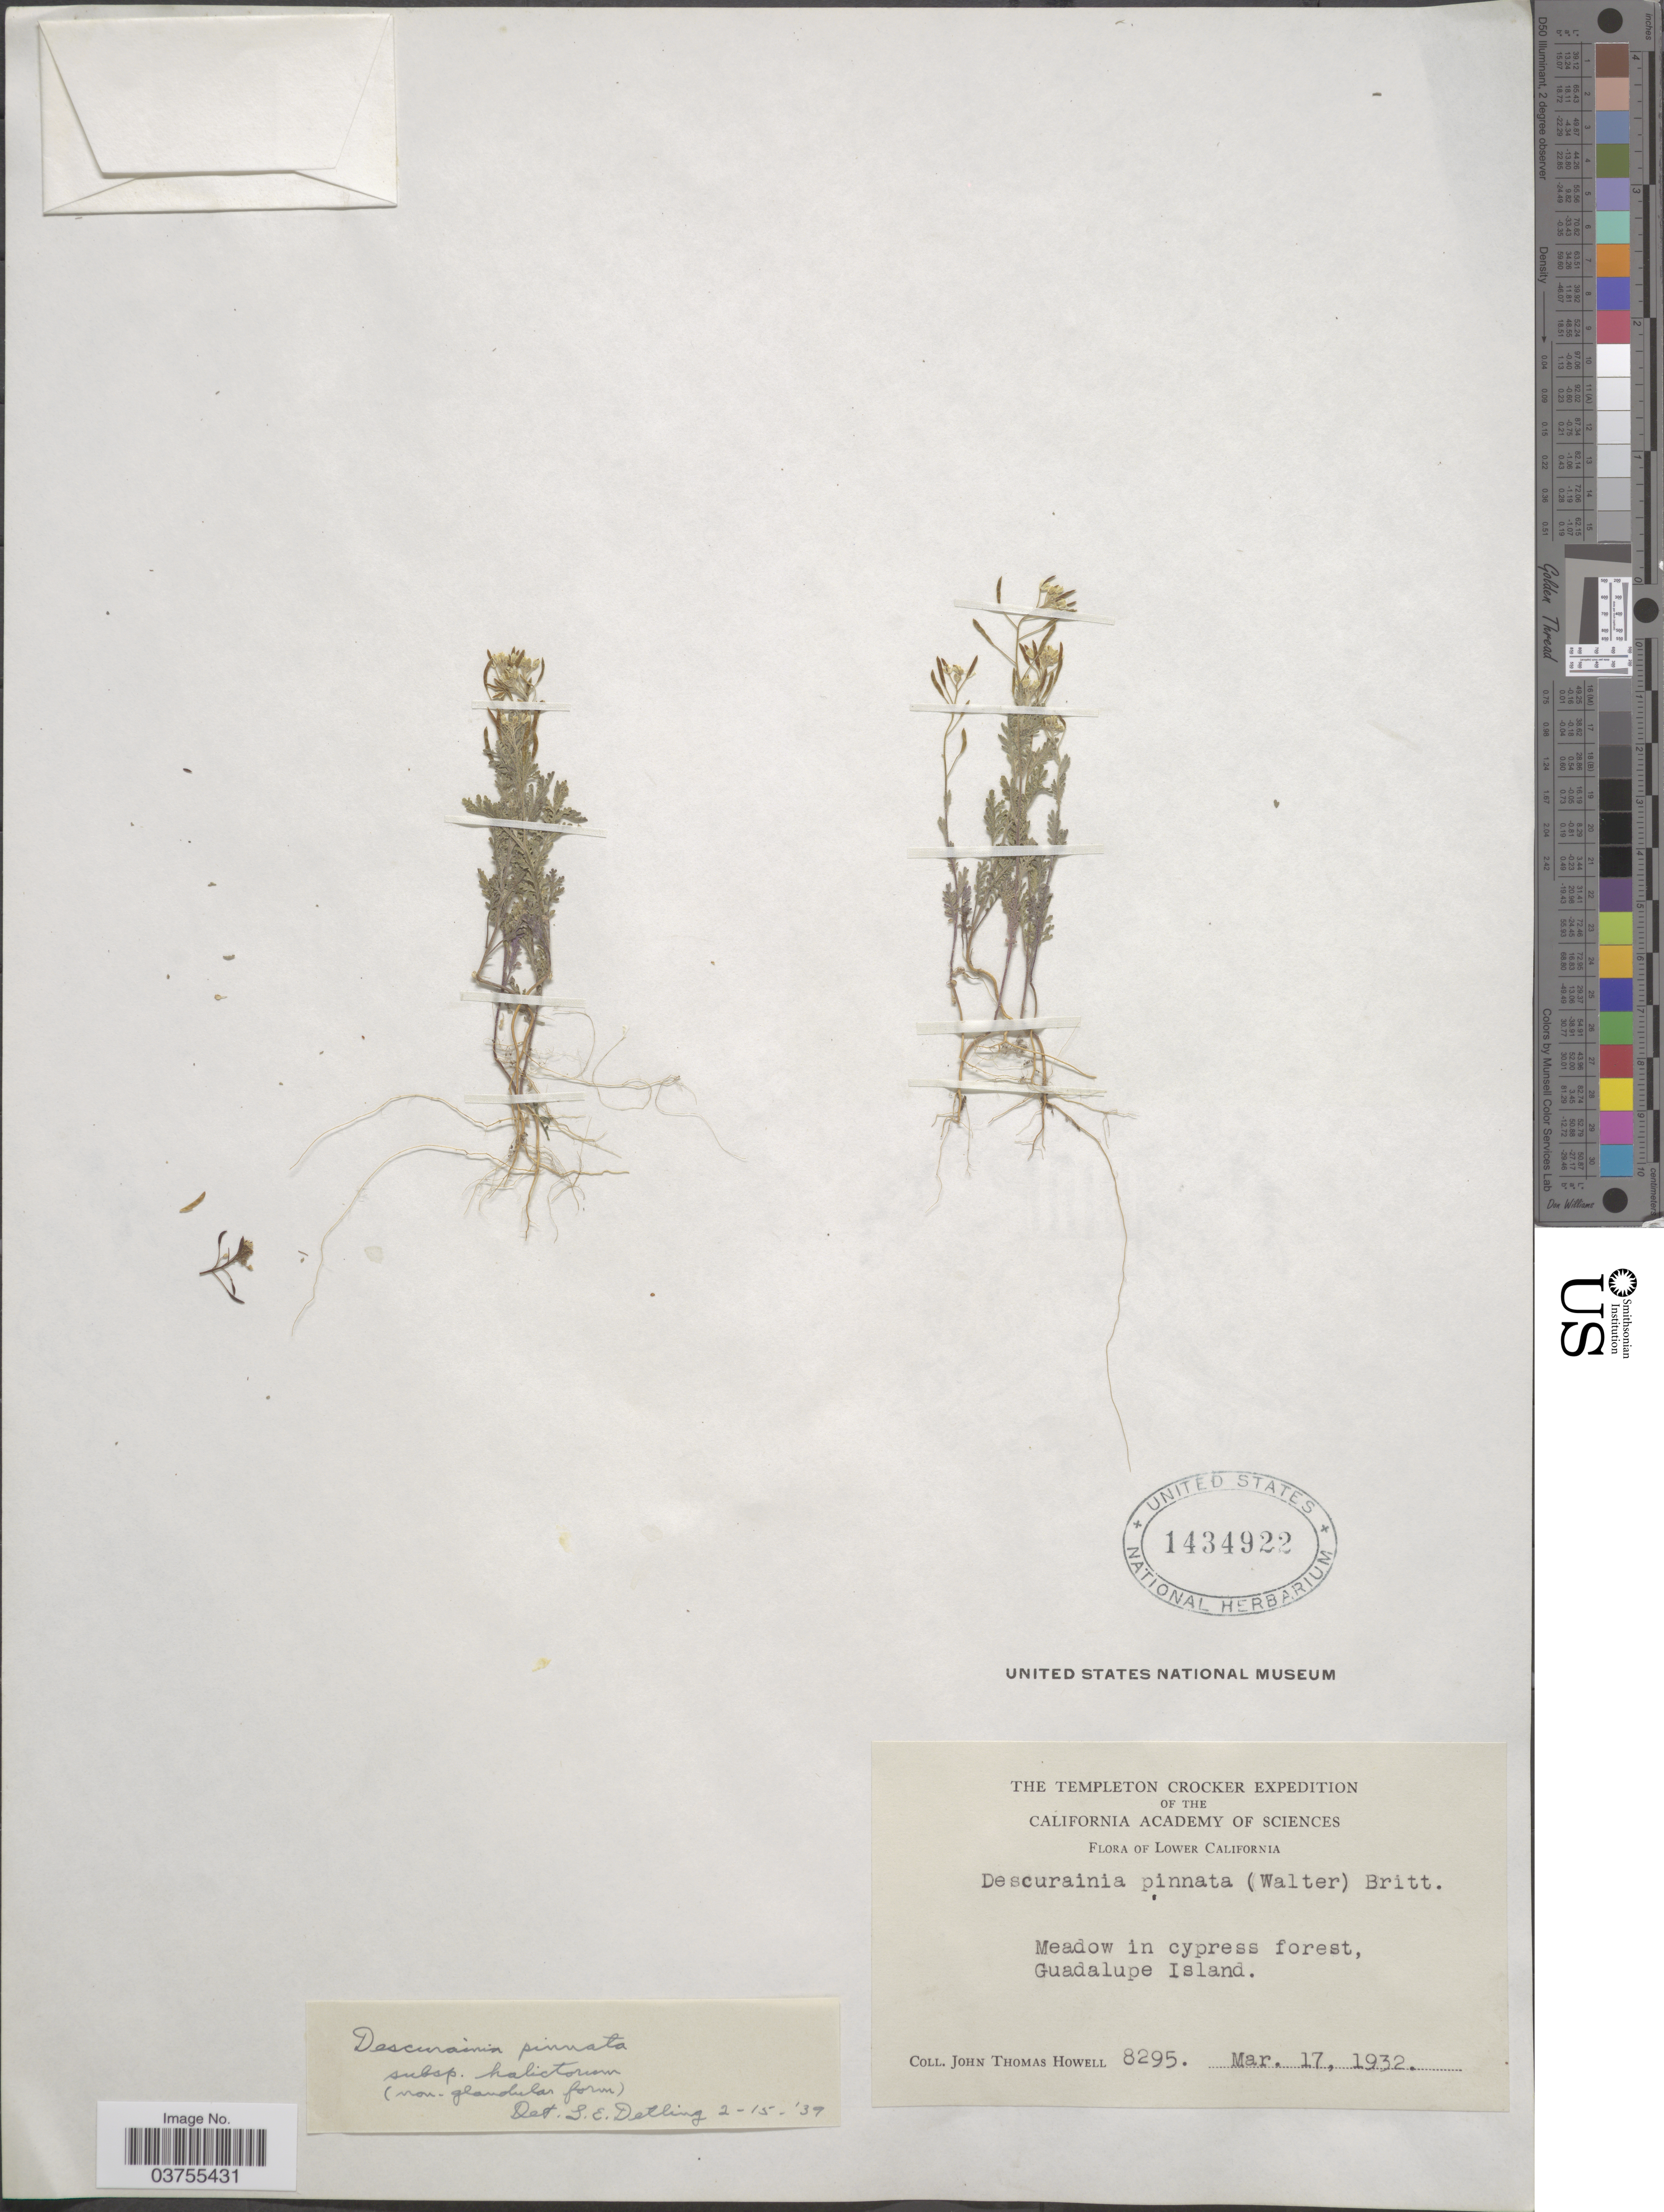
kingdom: Plantae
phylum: Tracheophyta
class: Magnoliopsida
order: Brassicales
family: Brassicaceae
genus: Descurainia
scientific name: Descurainia pinnata subsp. halictorum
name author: (Cockerell) Detling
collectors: J. T. Howell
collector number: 8295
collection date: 1932-03-17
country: Mexico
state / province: Baja California Norte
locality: Lower California. Meadow in cypress forest, Guadalupe Island.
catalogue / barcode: US 1434922